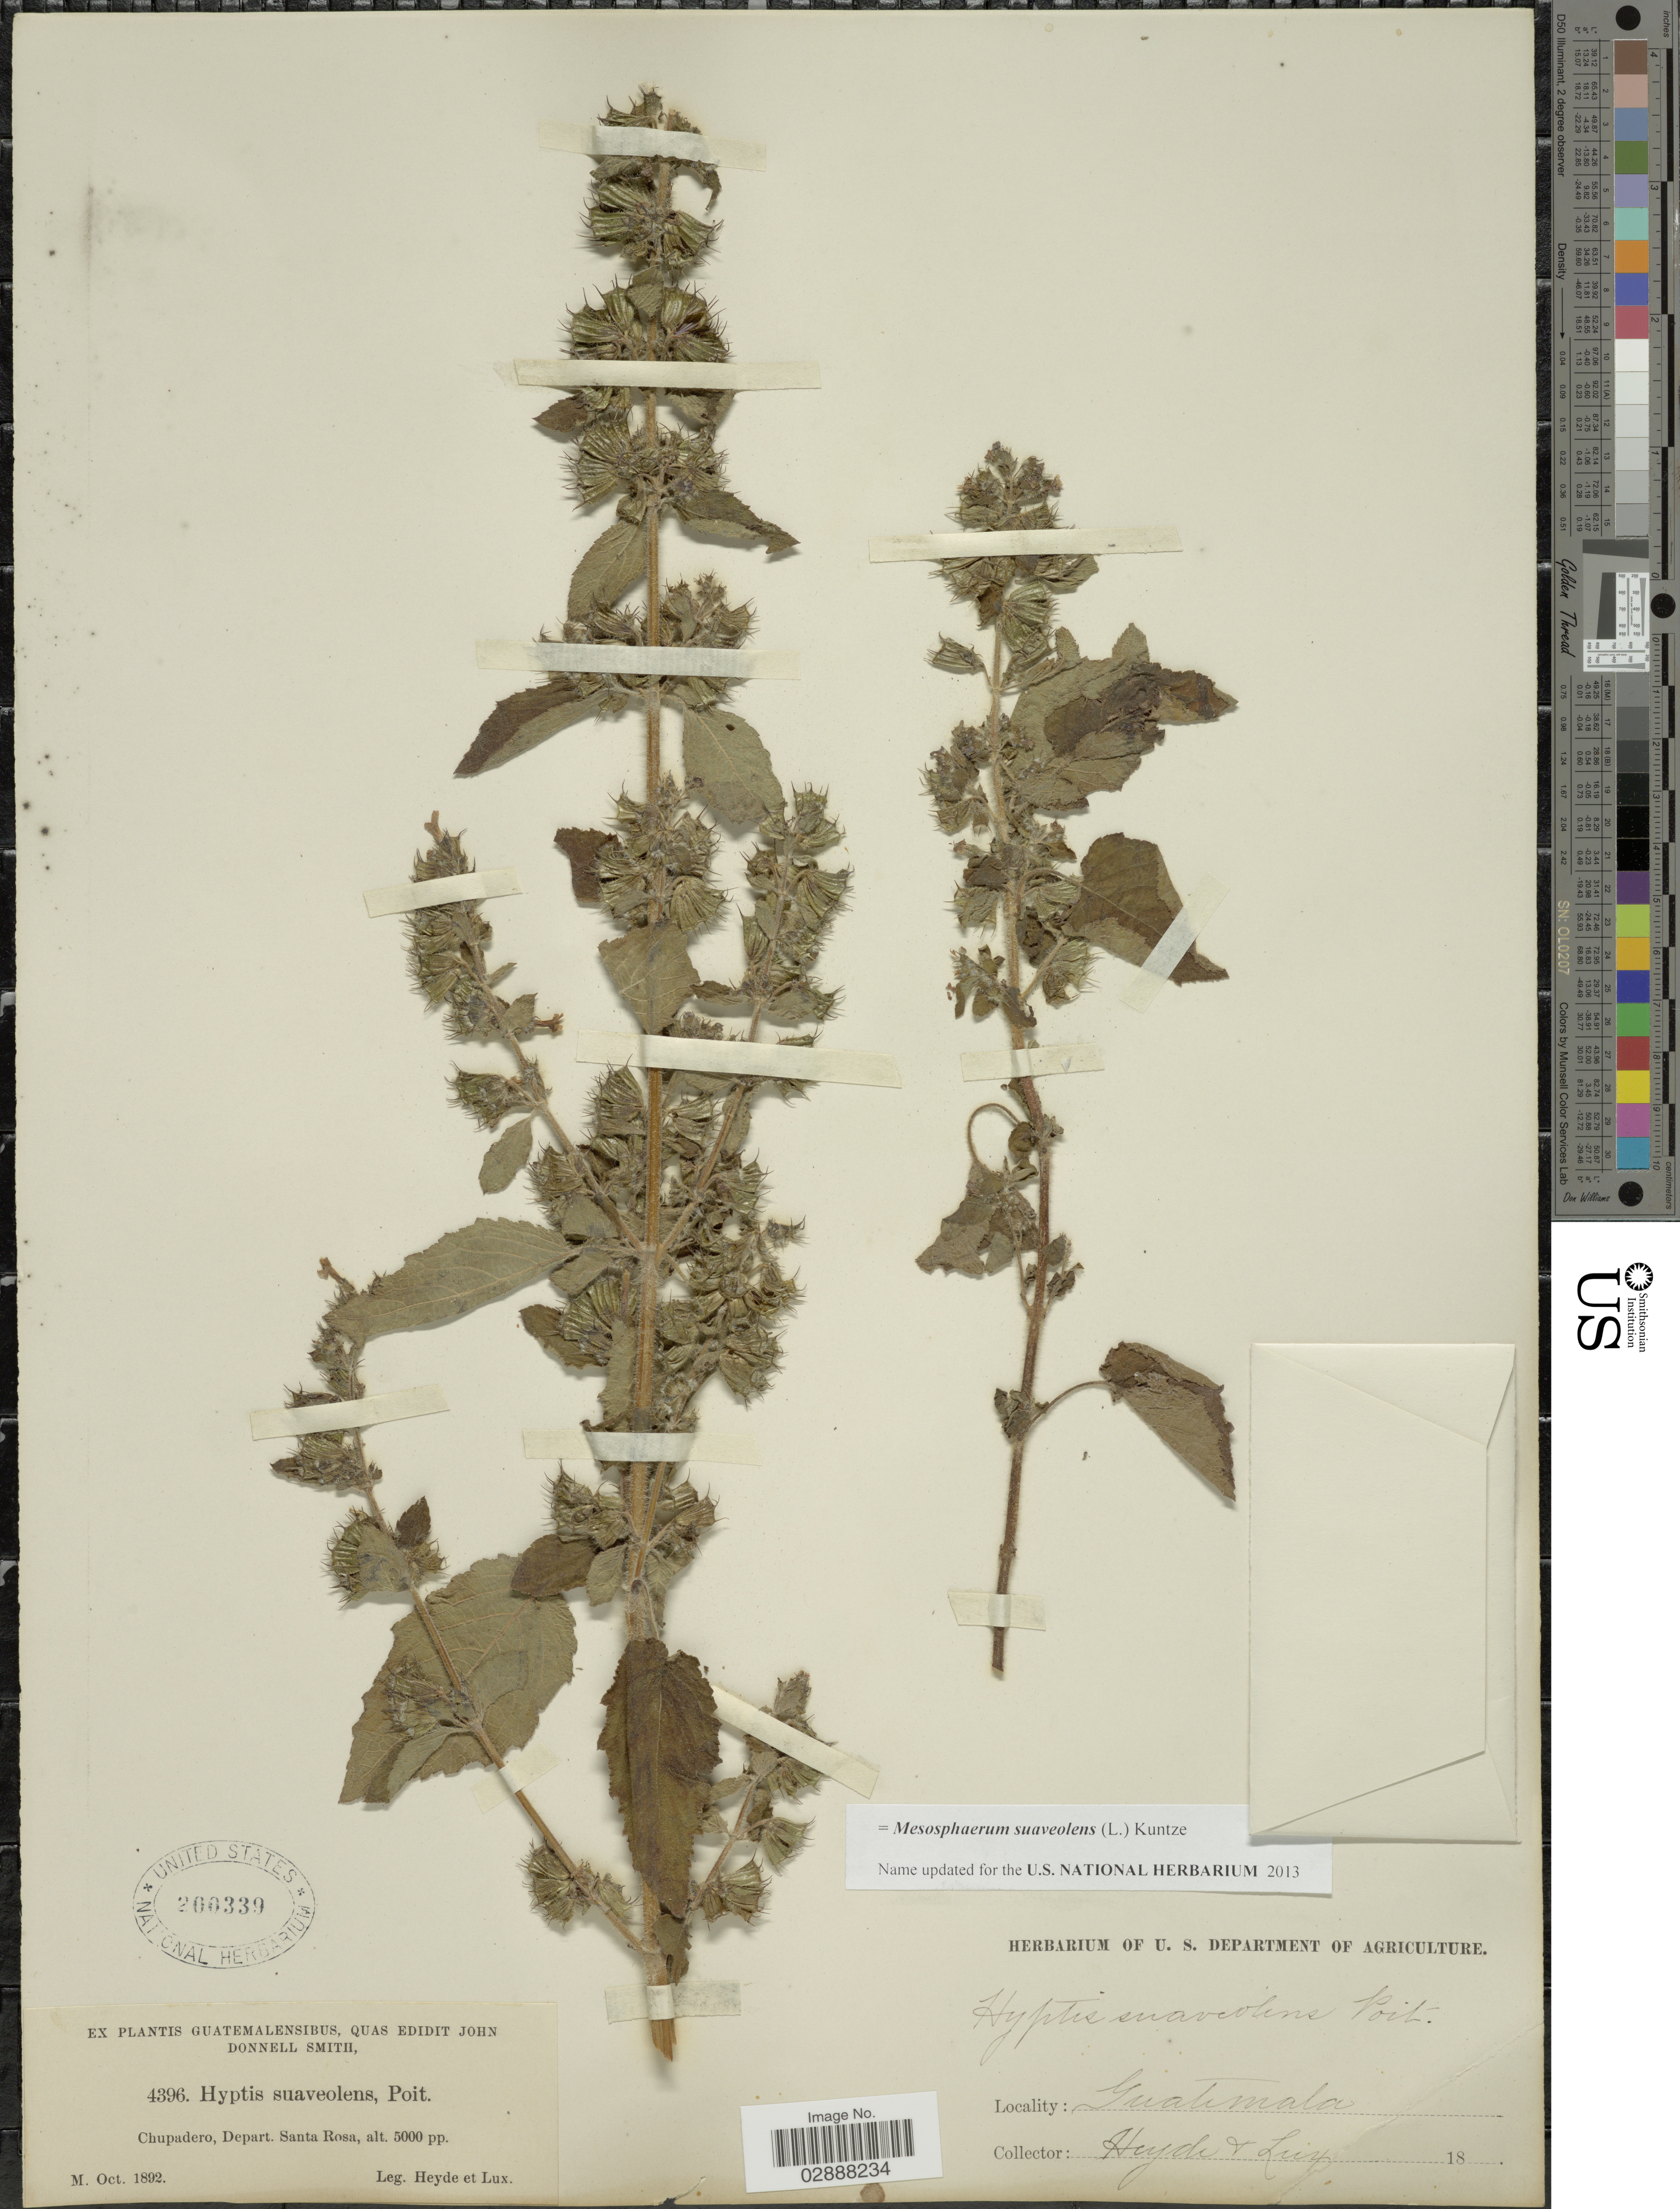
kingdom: Plantae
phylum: Tracheophyta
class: Magnoliopsida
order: Lamiales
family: Lamiaceae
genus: Mesosphaerum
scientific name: Mesosphaerum suaveolens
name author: (L.) Kuntze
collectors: Heyde & Lux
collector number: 4396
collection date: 1892-10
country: Guatemala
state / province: Santa Rosa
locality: Chupadero, Depart.Santa Rosa.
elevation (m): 1524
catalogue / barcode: US 200339